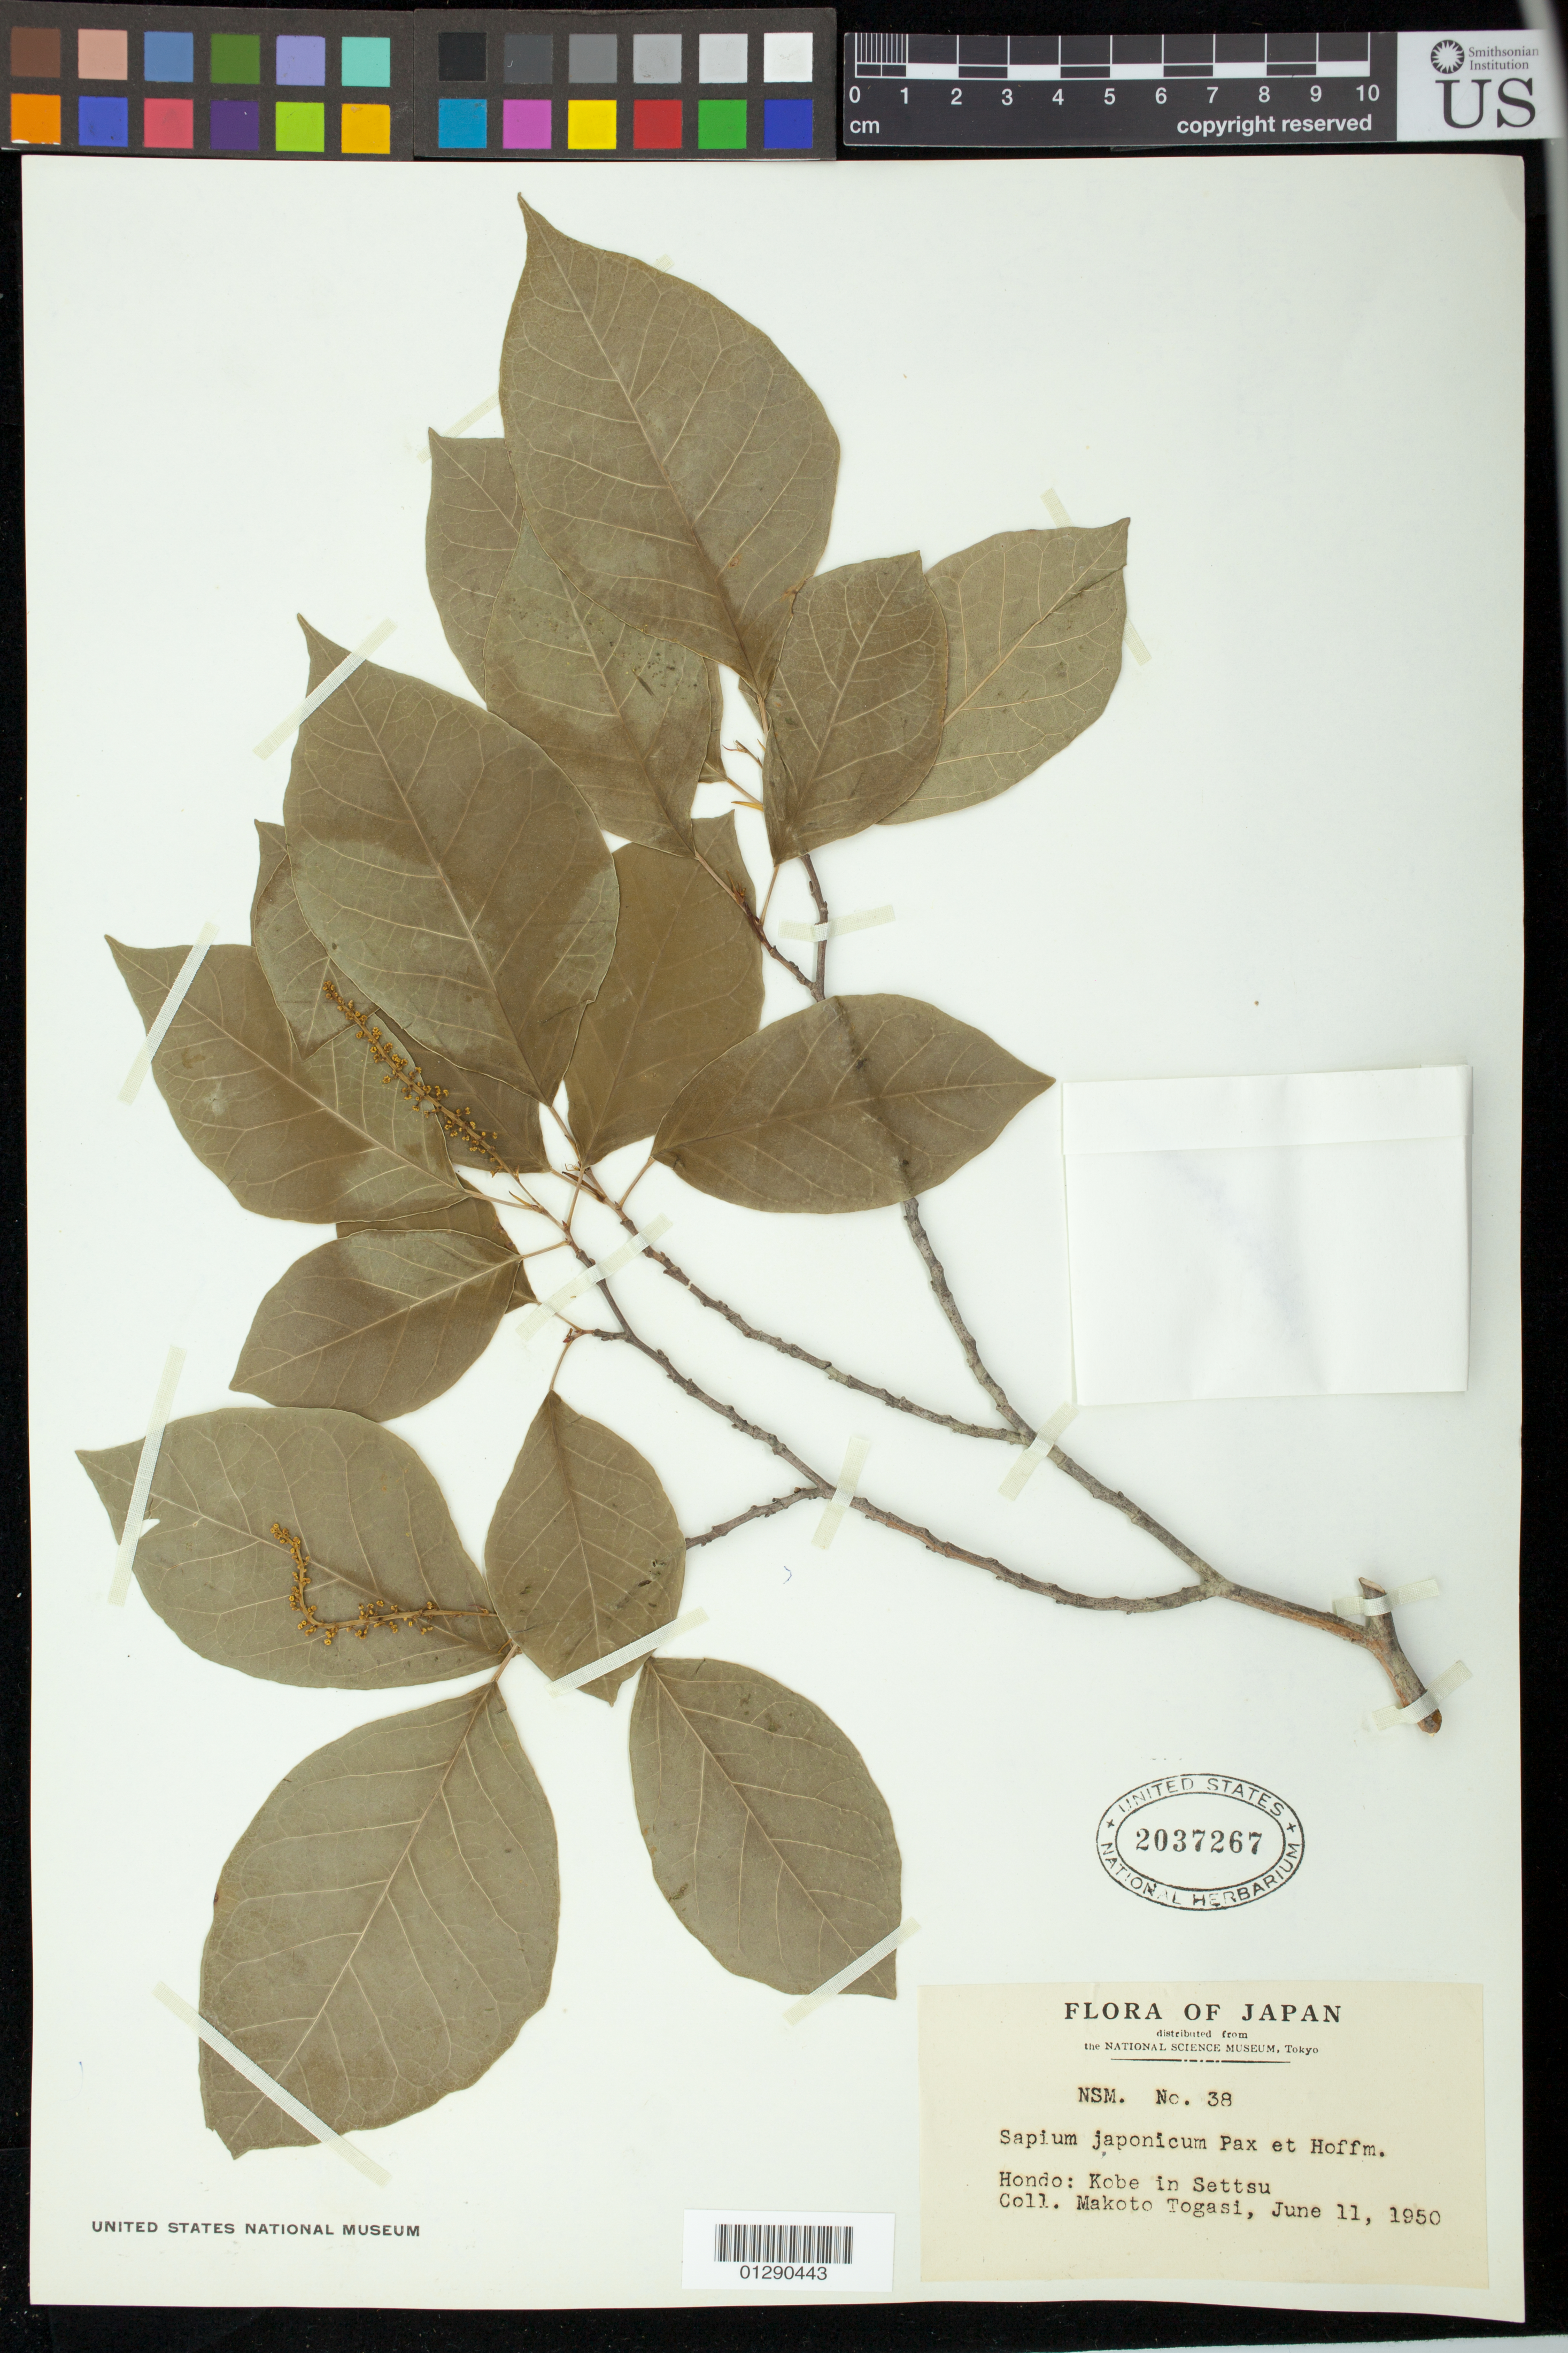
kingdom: Plantae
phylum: Tracheophyta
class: Magnoliopsida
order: Malpighiales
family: Euphorbiaceae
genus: Sapium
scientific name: Sapium japonicum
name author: (Siebold & Zucc.) Pax & K. Hoffm.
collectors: M. Togasi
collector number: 38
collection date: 1950-06-11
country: Japan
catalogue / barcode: US 2037267